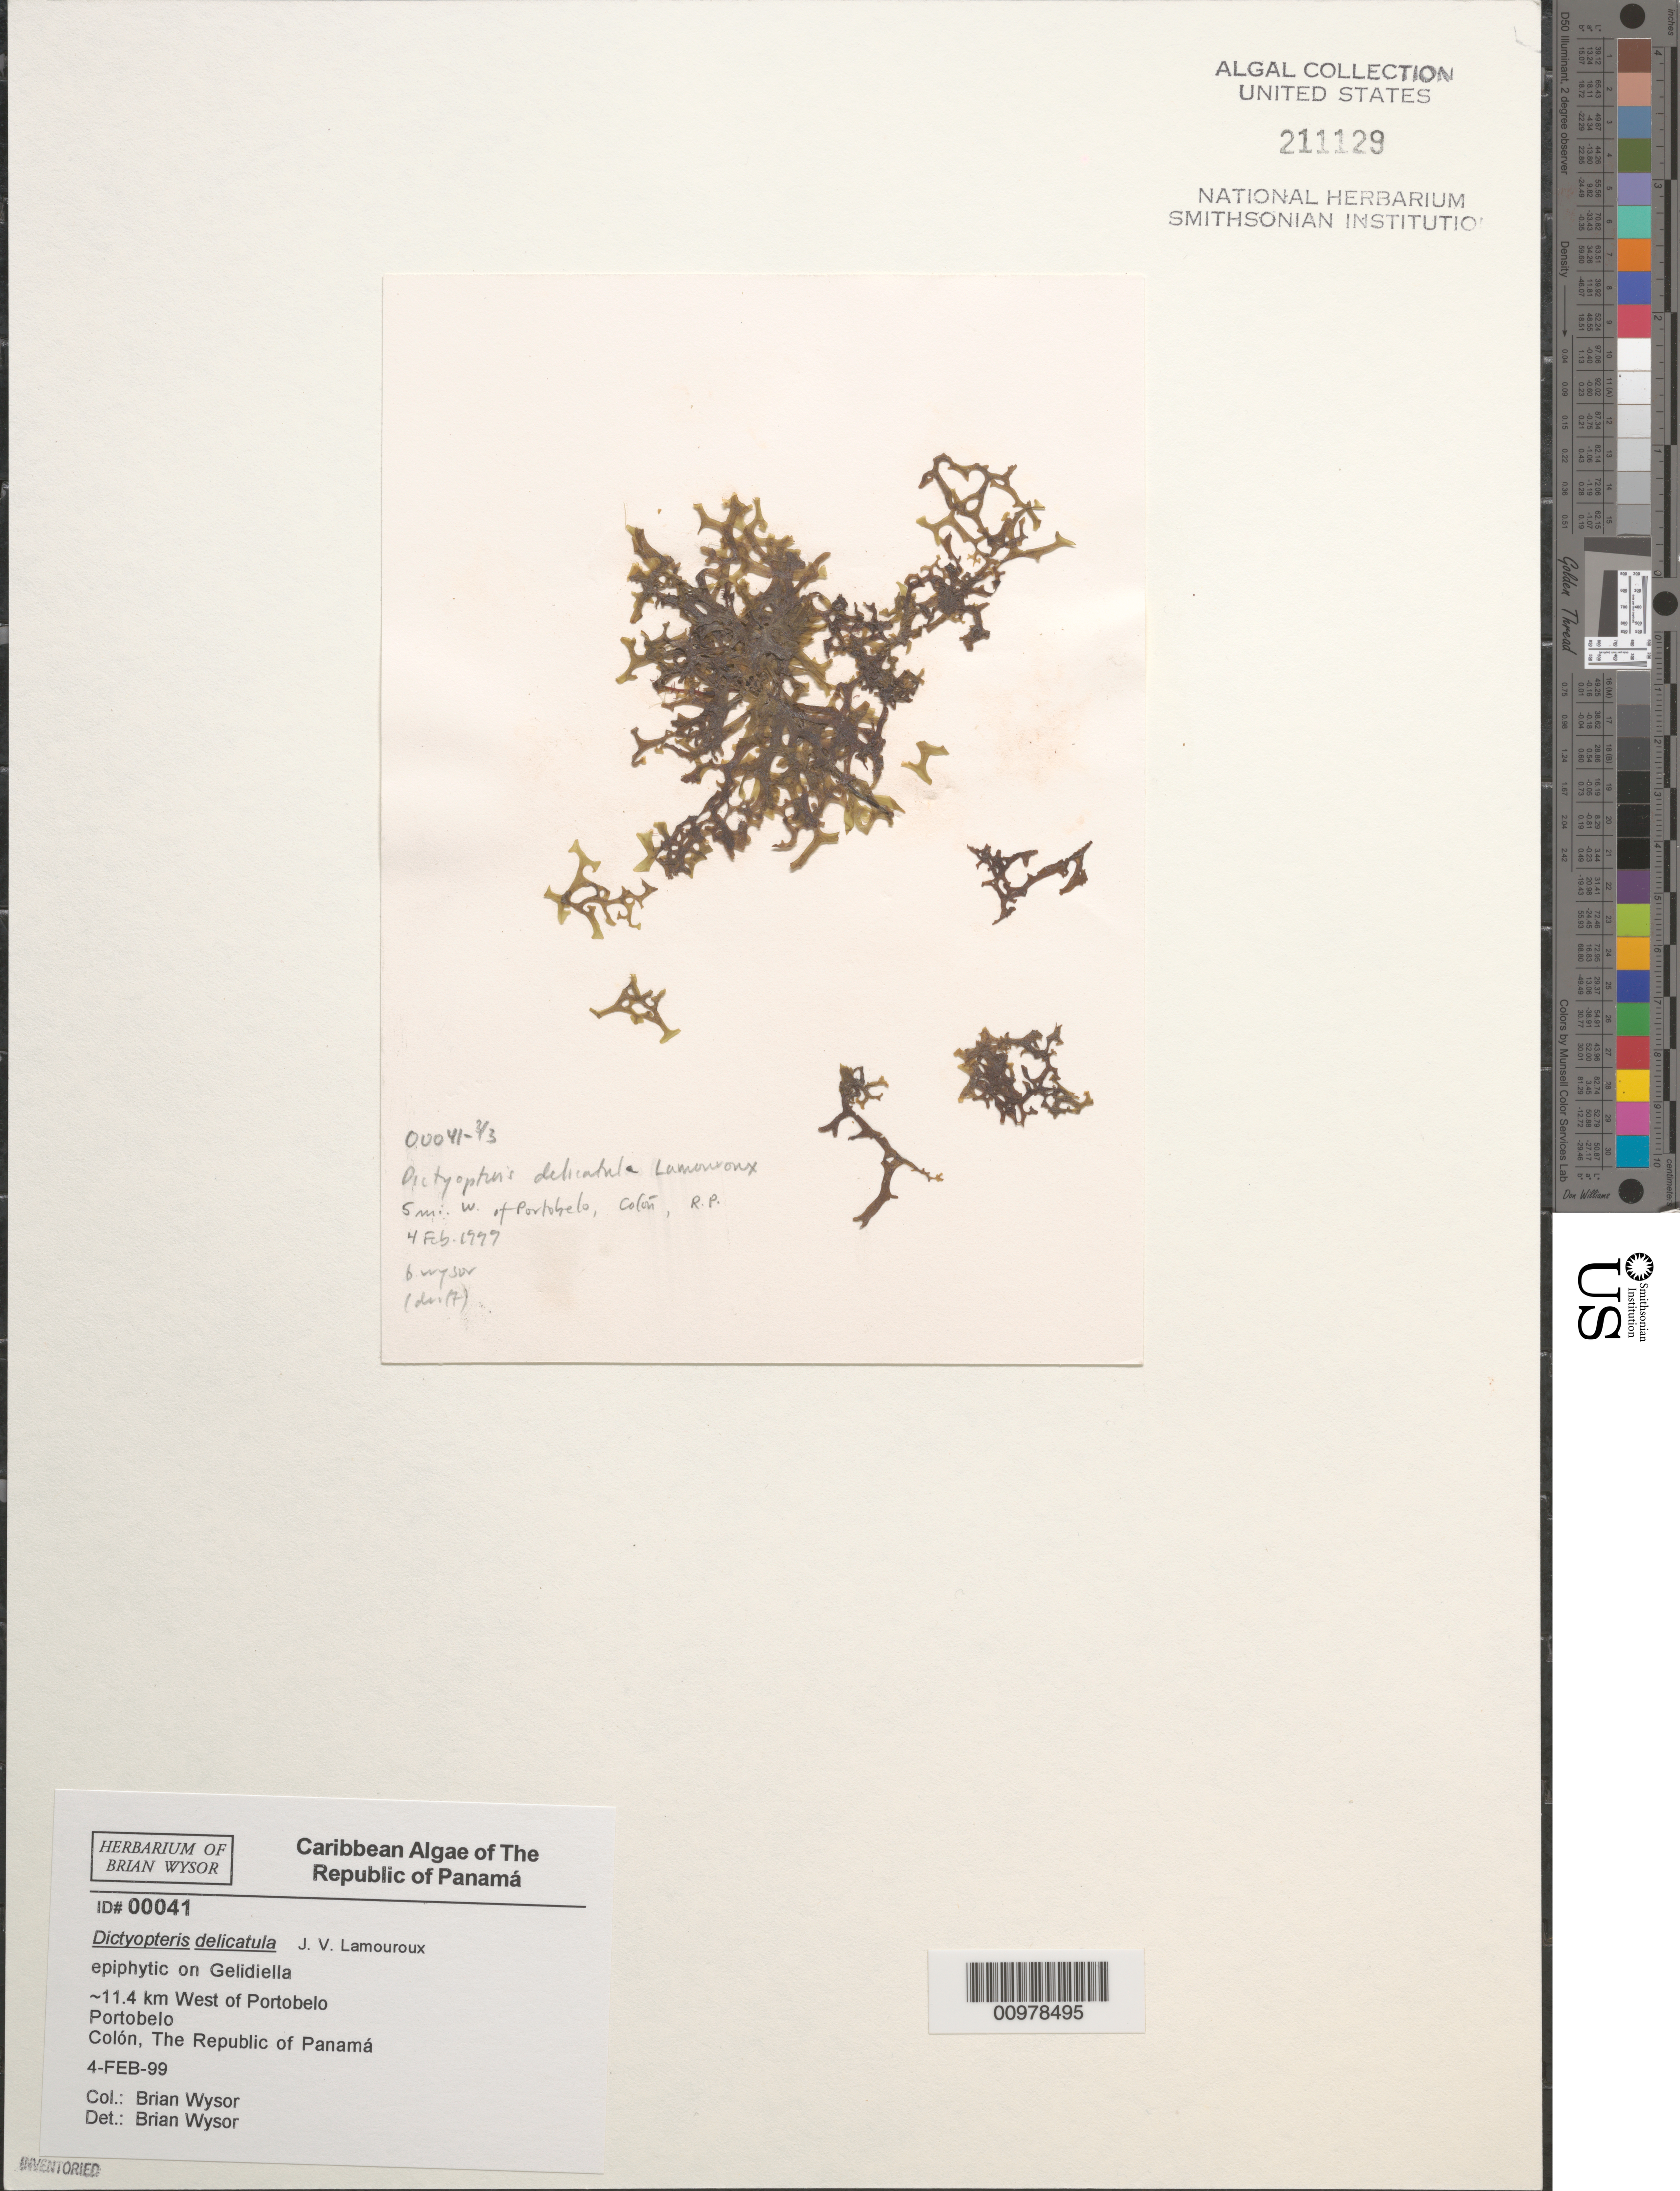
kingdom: Chromista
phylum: Ochrophyta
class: Phaeophyceae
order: Dictyotales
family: Dictyotaceae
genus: Dictyopteris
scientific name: Dictyopteris delicatula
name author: J.V.Lamouroux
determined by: Wysor, B.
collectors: B. Wysor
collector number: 00041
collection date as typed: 04 Feb 1999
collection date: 1999-02-04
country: Panama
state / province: Colón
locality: Ca. 11.4 km west of Portobelo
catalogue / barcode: US 211129